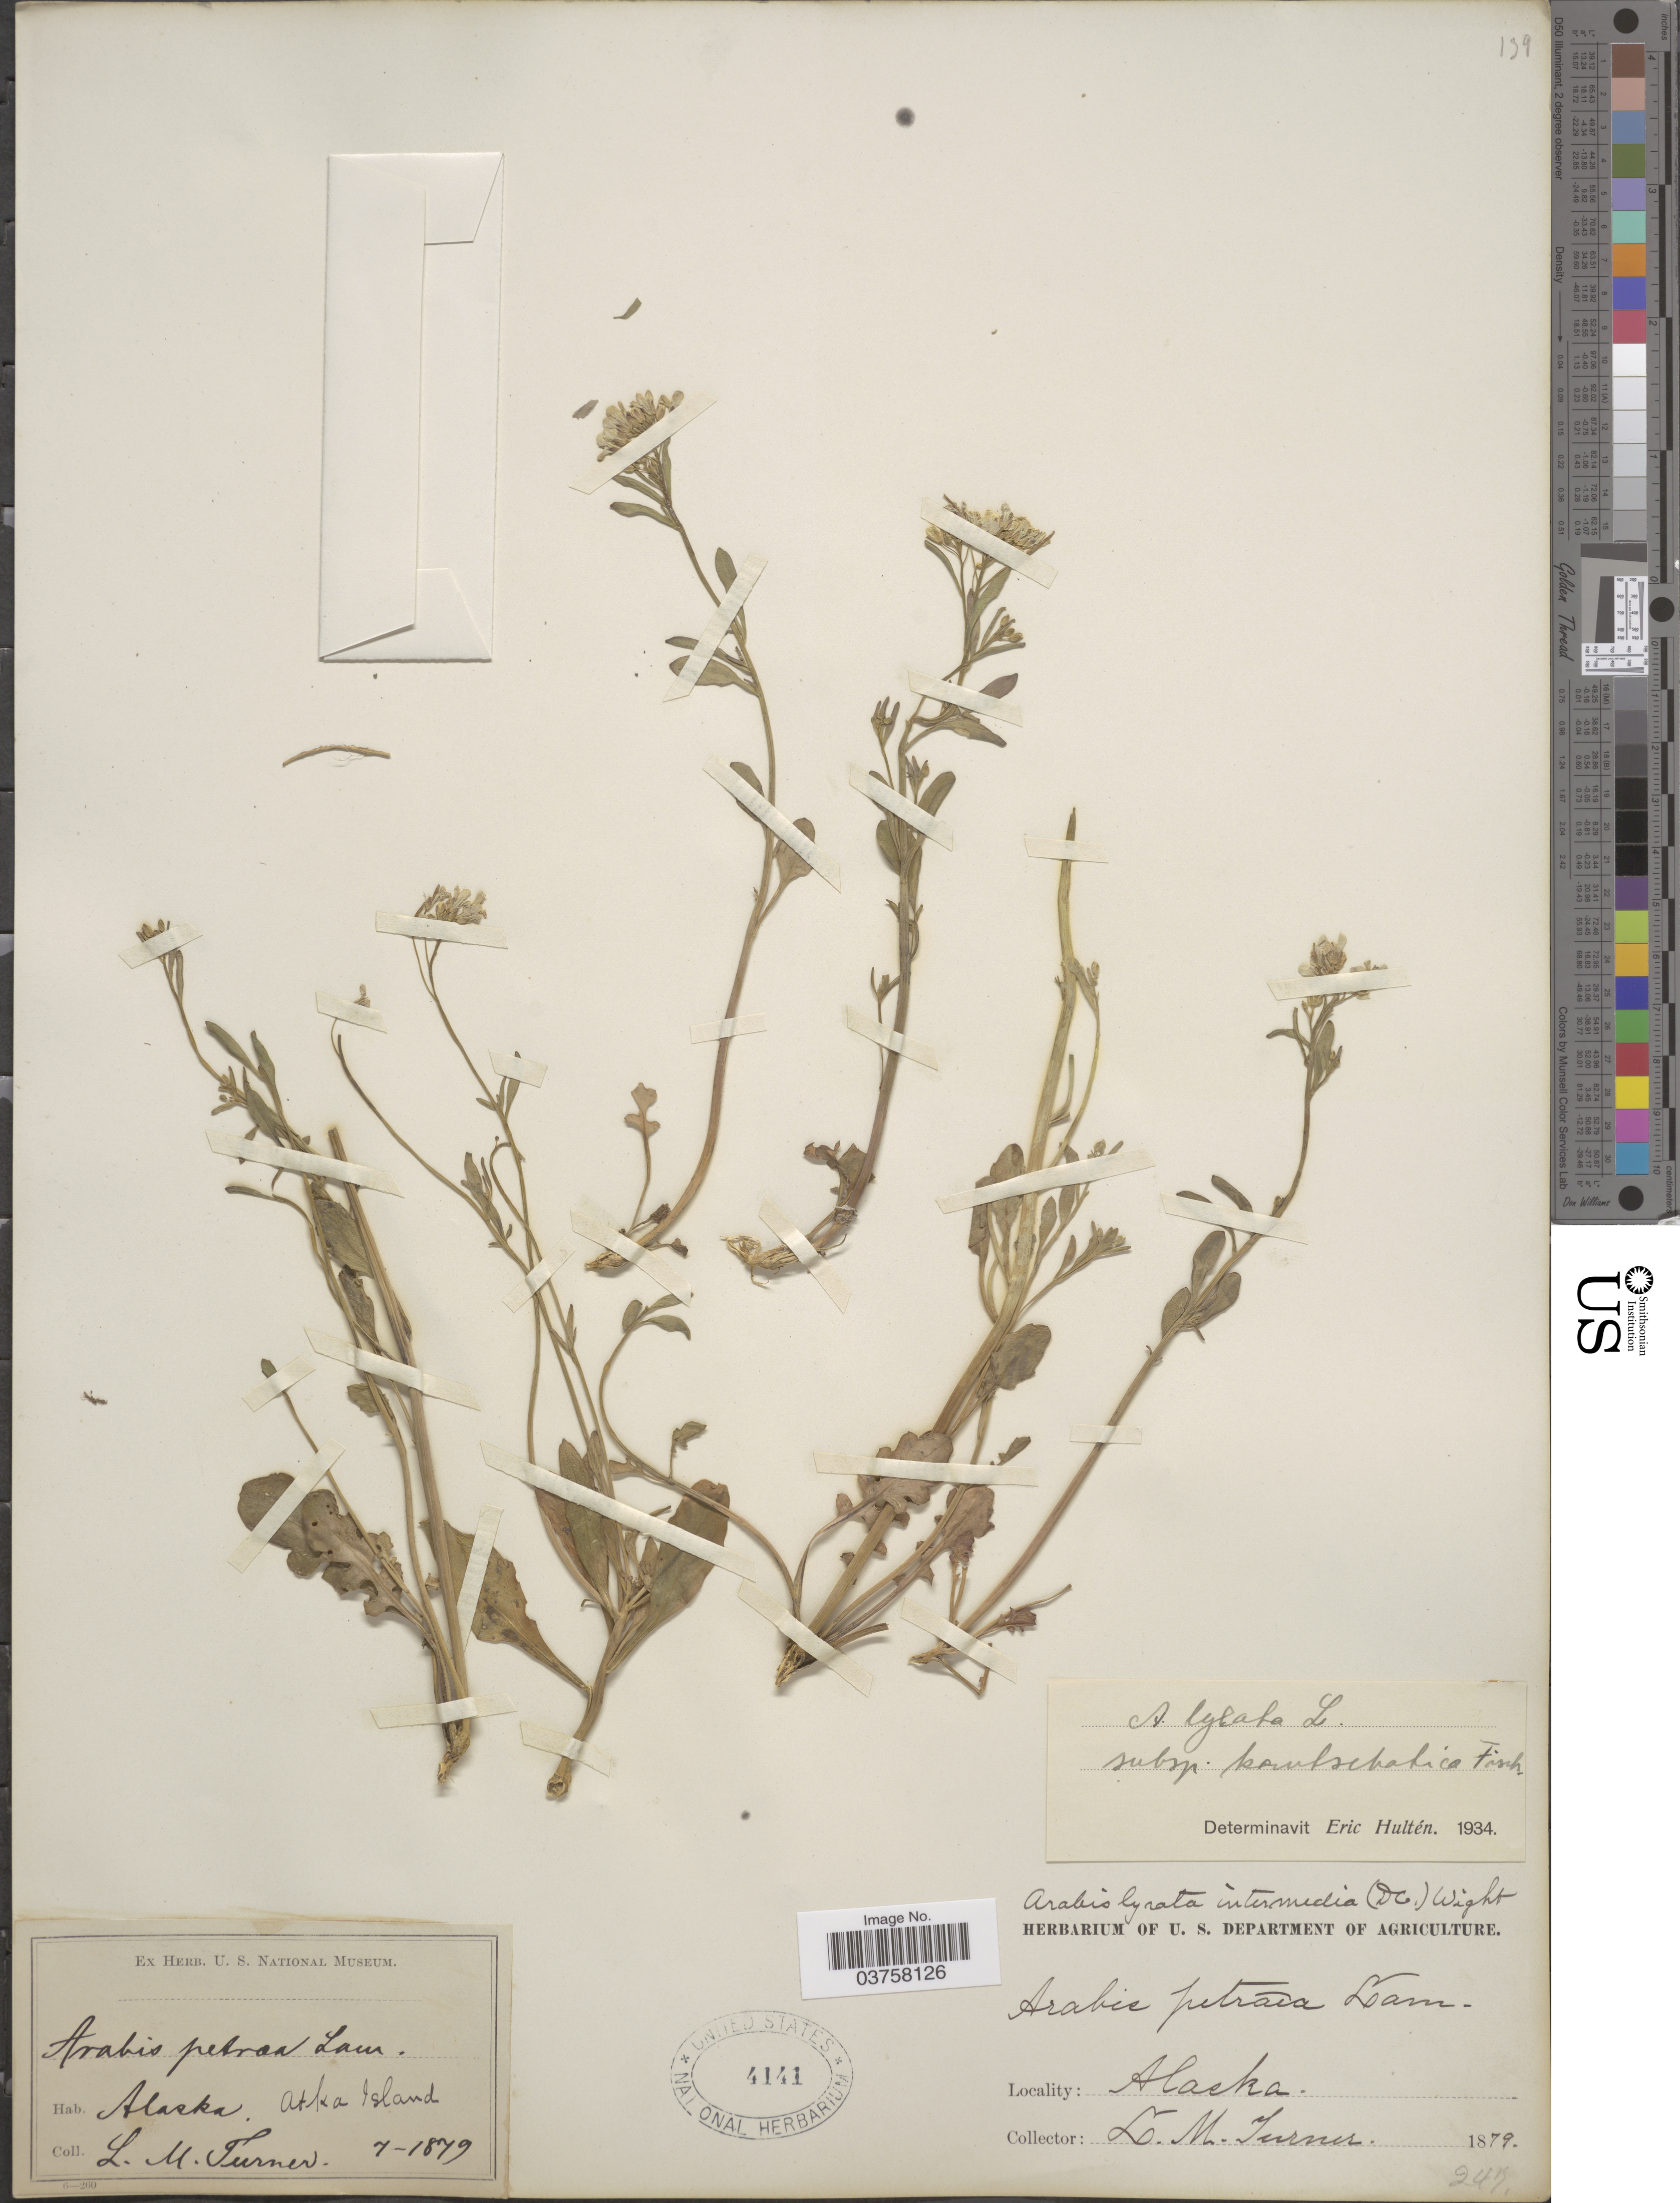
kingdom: Plantae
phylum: Tracheophyta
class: Magnoliopsida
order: Brassicales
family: Brassicaceae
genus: Arabis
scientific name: Arabis lyrata var. kamchatica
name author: Fisch. ex DC.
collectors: L. M. Turner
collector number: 245B*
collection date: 1879-07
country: United States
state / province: Alaska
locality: Atka Island.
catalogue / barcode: US 4141